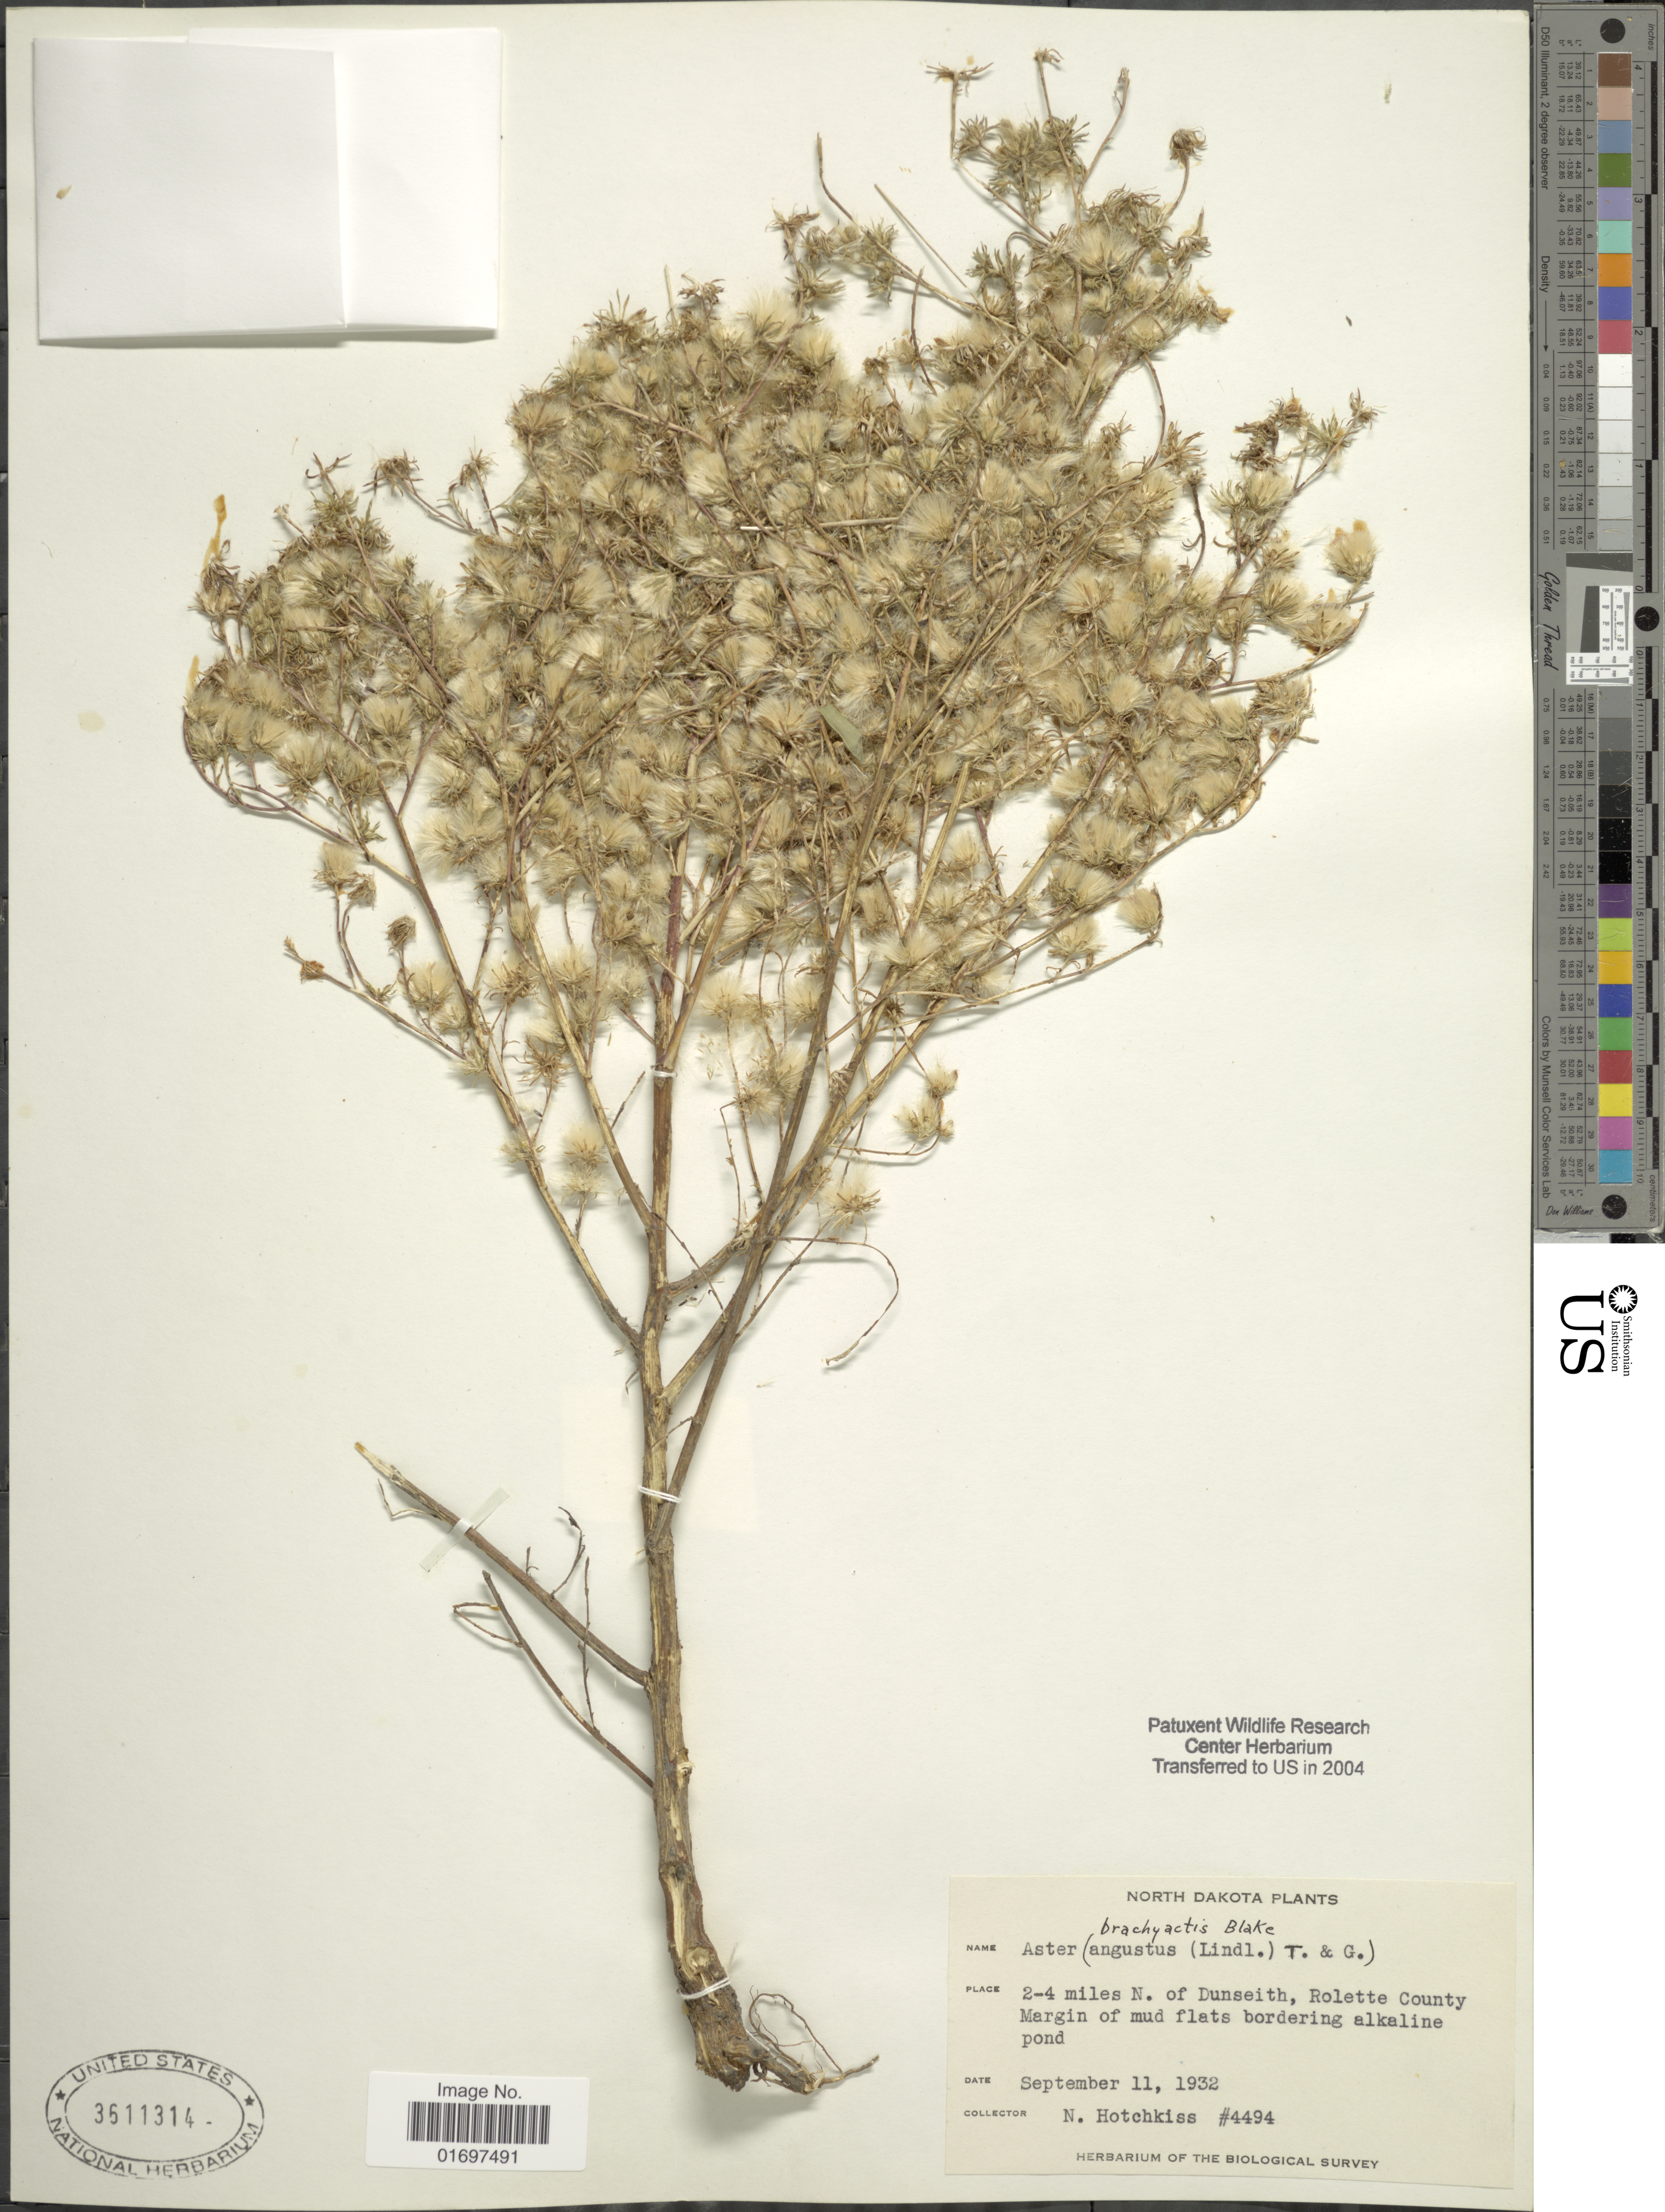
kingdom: Plantae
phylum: Tracheophyta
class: Magnoliopsida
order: Asterales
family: Asteraceae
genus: Symphyotrichum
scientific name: Symphyotrichum ciliatum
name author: (Ledeb.) G.L. Nesom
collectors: N. Hotchkiss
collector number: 4494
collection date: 1932-09-11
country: United States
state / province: North Dakota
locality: North Dakota. 2-4 miles N. of Dunseith, Rolette County. Margin of mud flats bordering alkaline pond.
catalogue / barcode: US 3611314